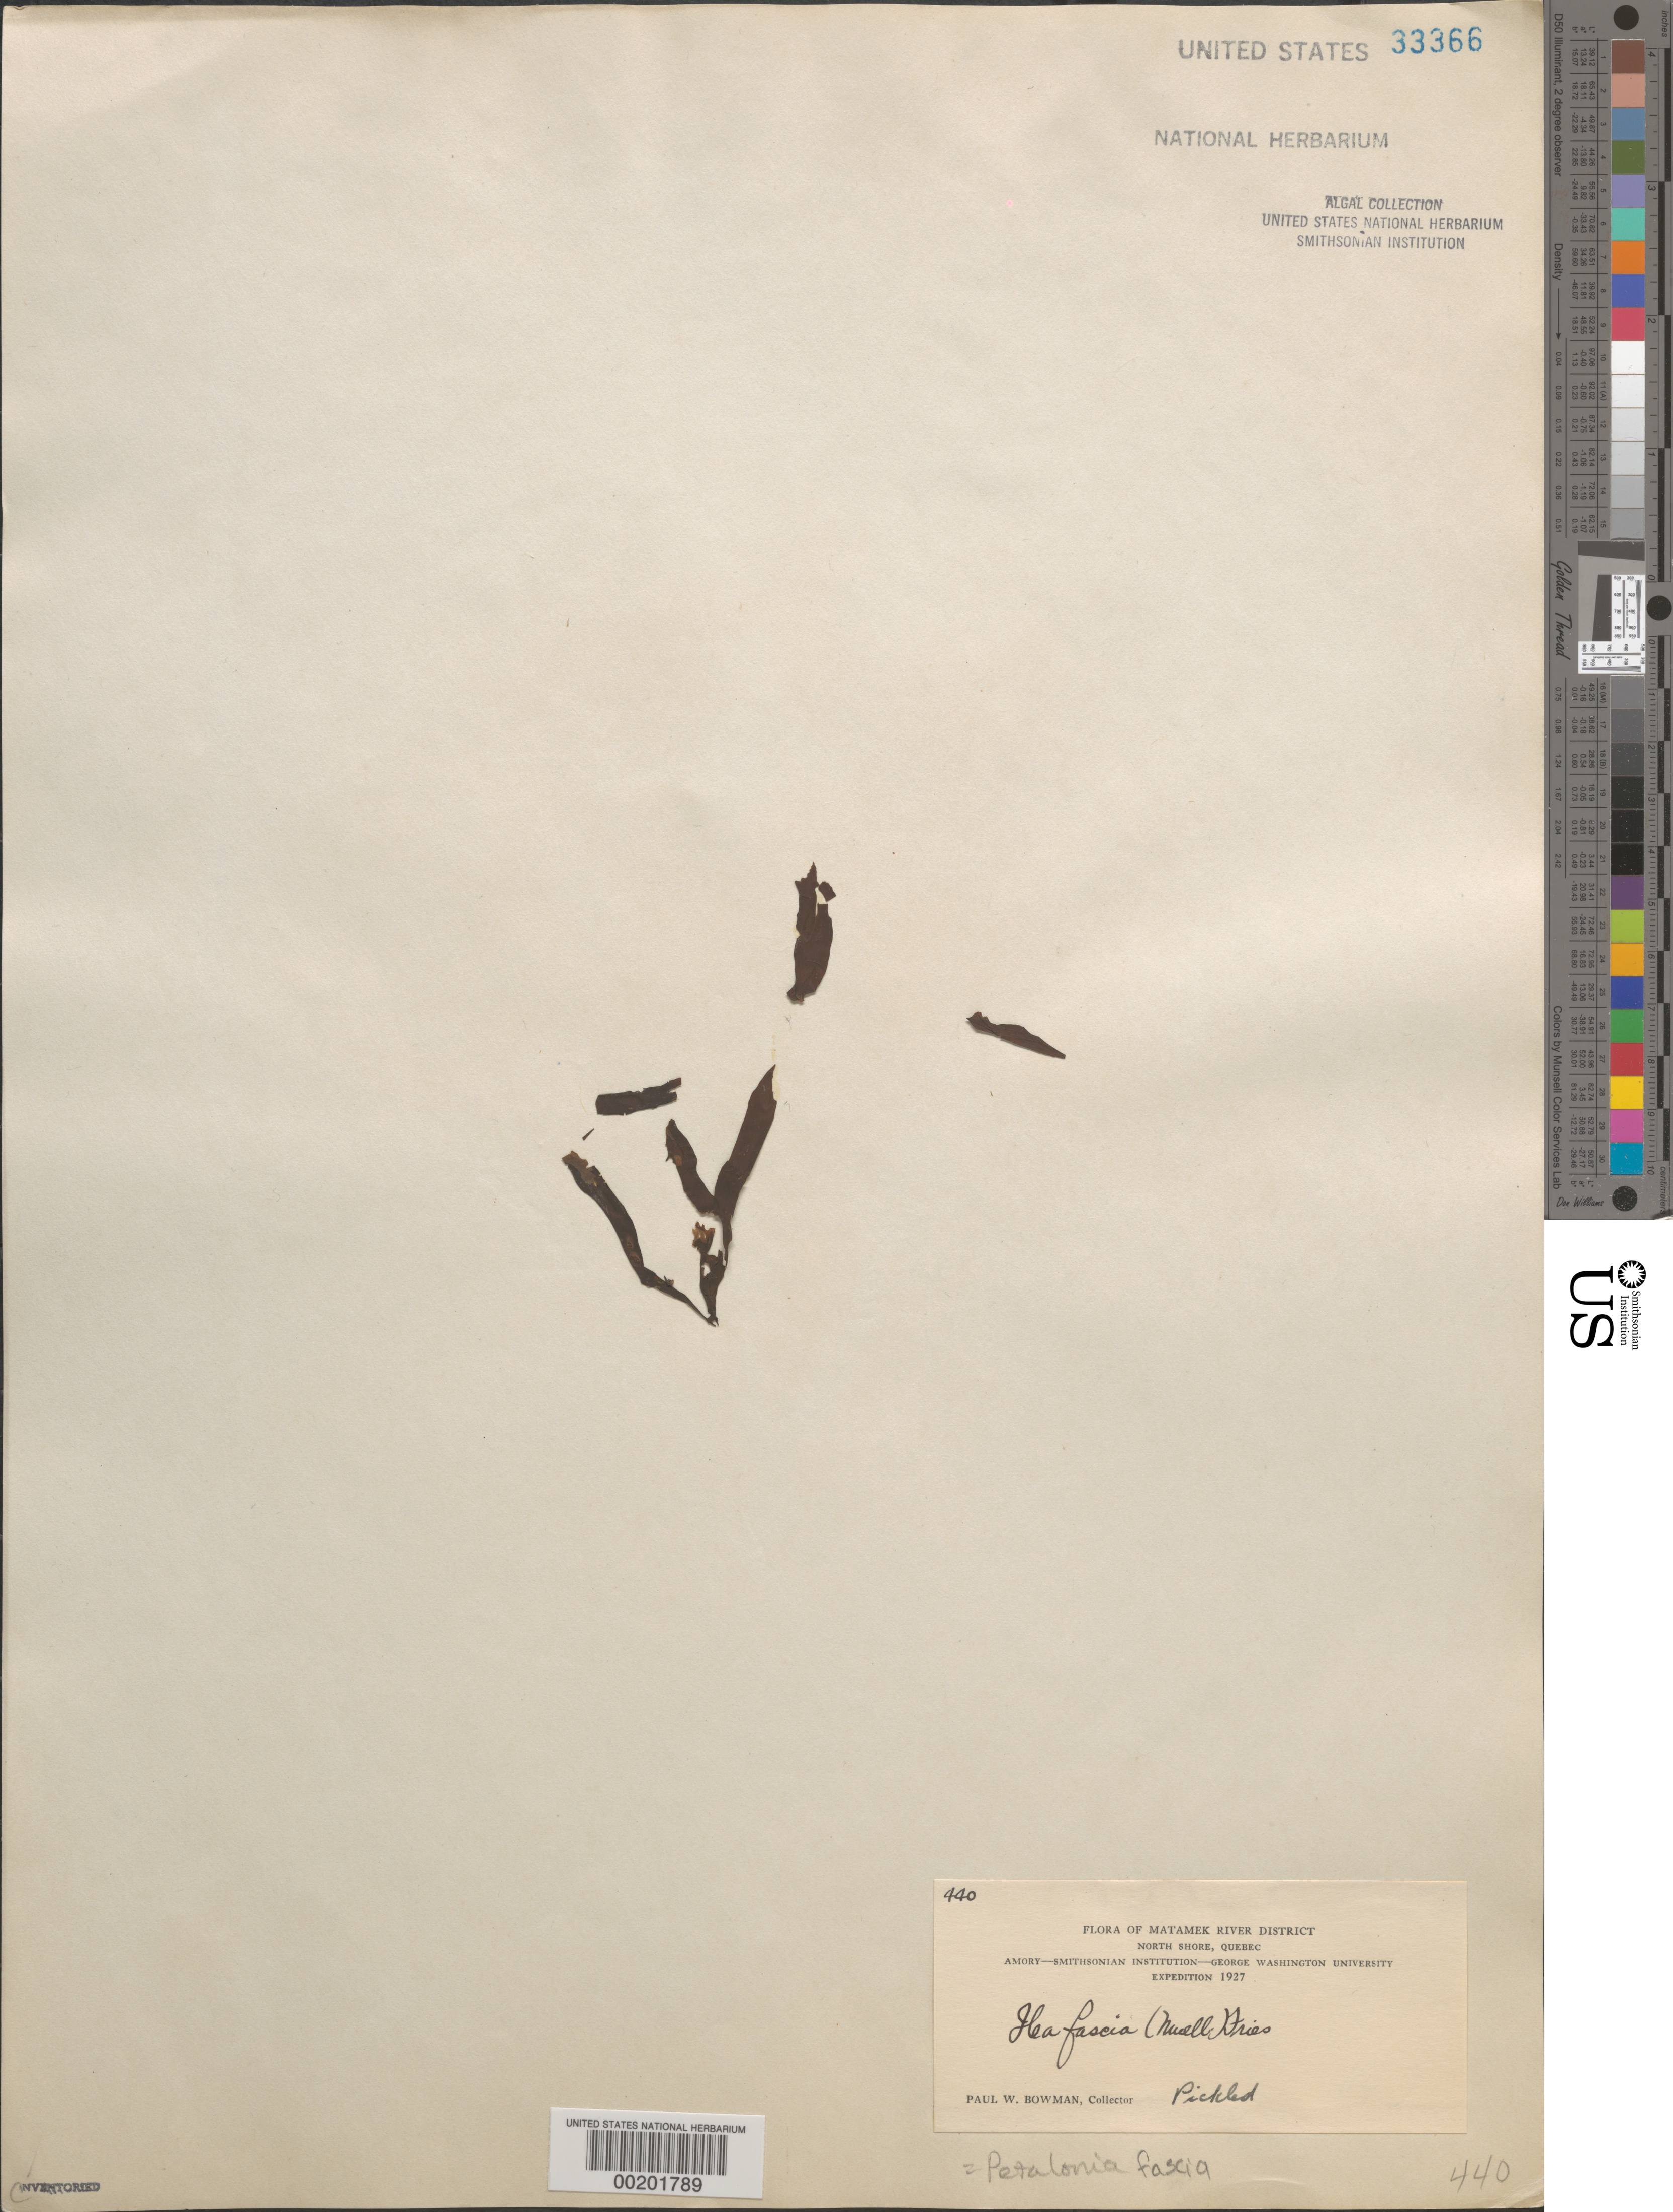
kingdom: Chromista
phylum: Ochrophyta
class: Phaeophyceae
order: Scytosiphonales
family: Scytosiphonaceae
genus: Petalonia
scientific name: Petalonia fascia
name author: (O.F. Müller) Kuntze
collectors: P. Bowman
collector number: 440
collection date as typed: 1927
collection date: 1927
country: Canada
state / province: Quebec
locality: Matamek river district, north shore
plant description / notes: Amory-Smithsonian Institution-George Washington University Expedition, 1927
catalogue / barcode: US 33366